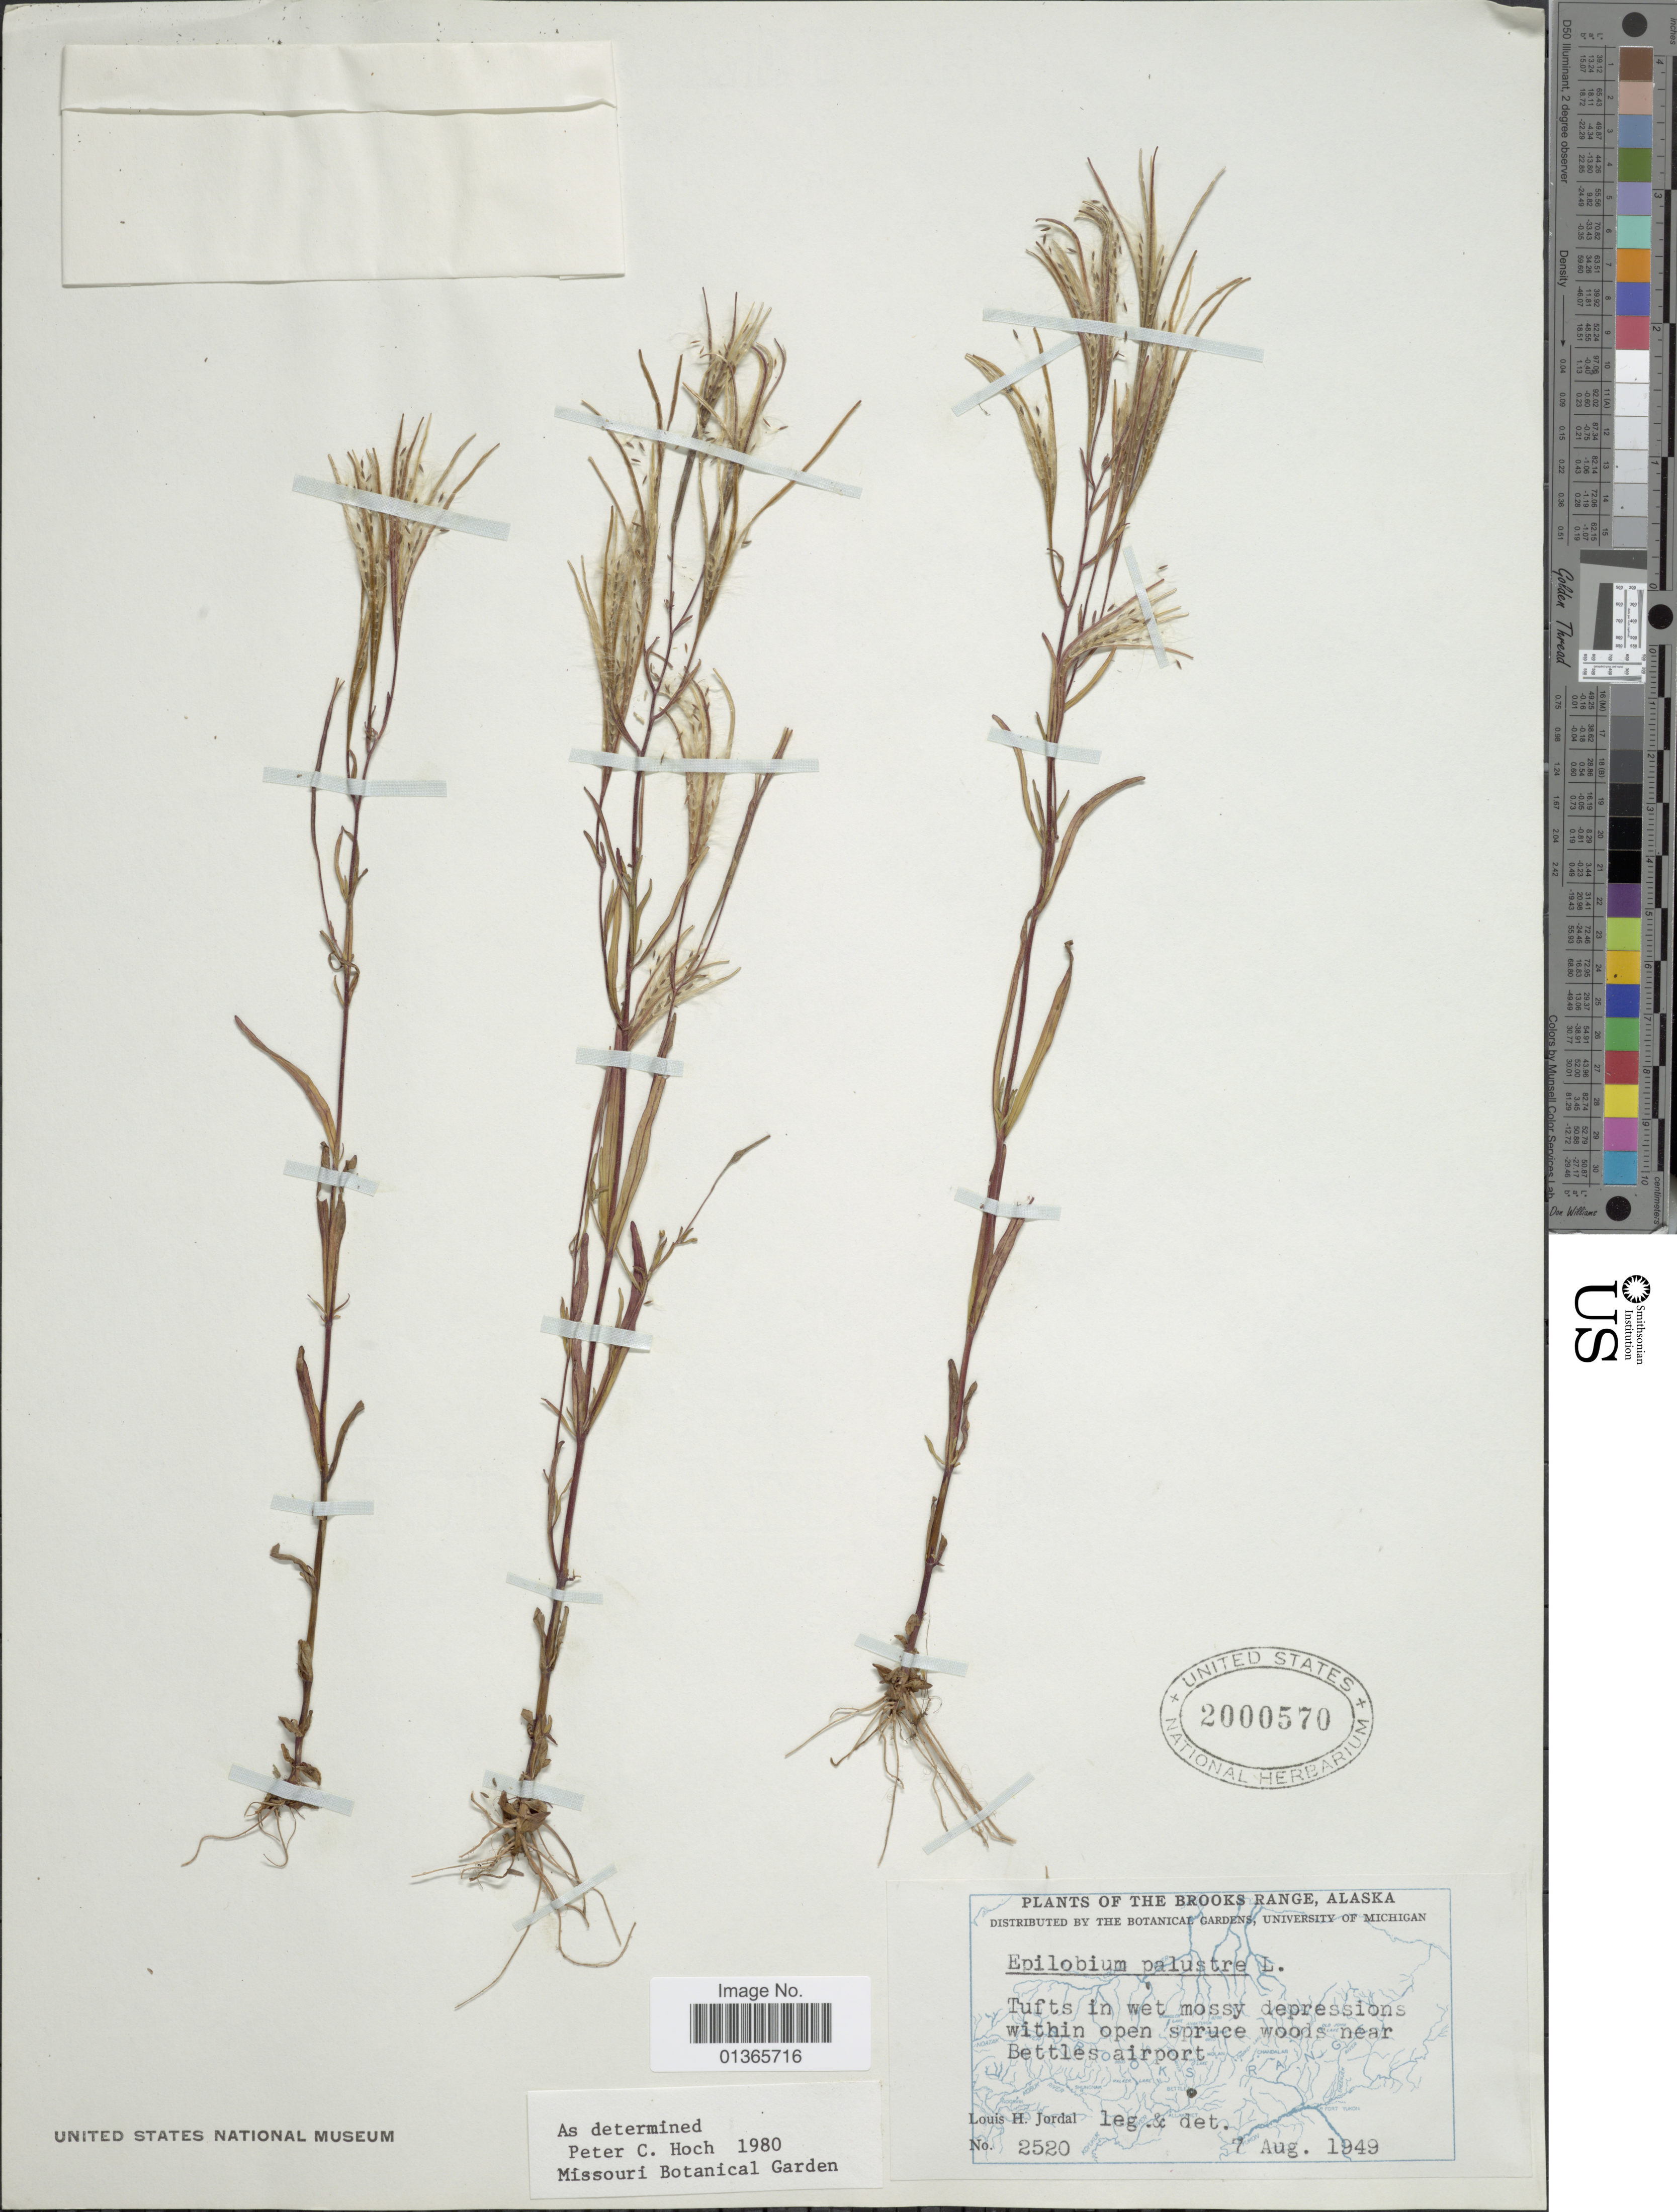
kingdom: Plantae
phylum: Tracheophyta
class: Magnoliopsida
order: Myrtales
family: Onagraceae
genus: Epilobium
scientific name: Epilobium palustre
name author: L.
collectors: L. Jordal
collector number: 2520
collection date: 1949-08-07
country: United States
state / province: Alaska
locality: Brooks Range. Tufts in wet mossy depressions within open spruce woods near Bettles airport.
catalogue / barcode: US 2000570